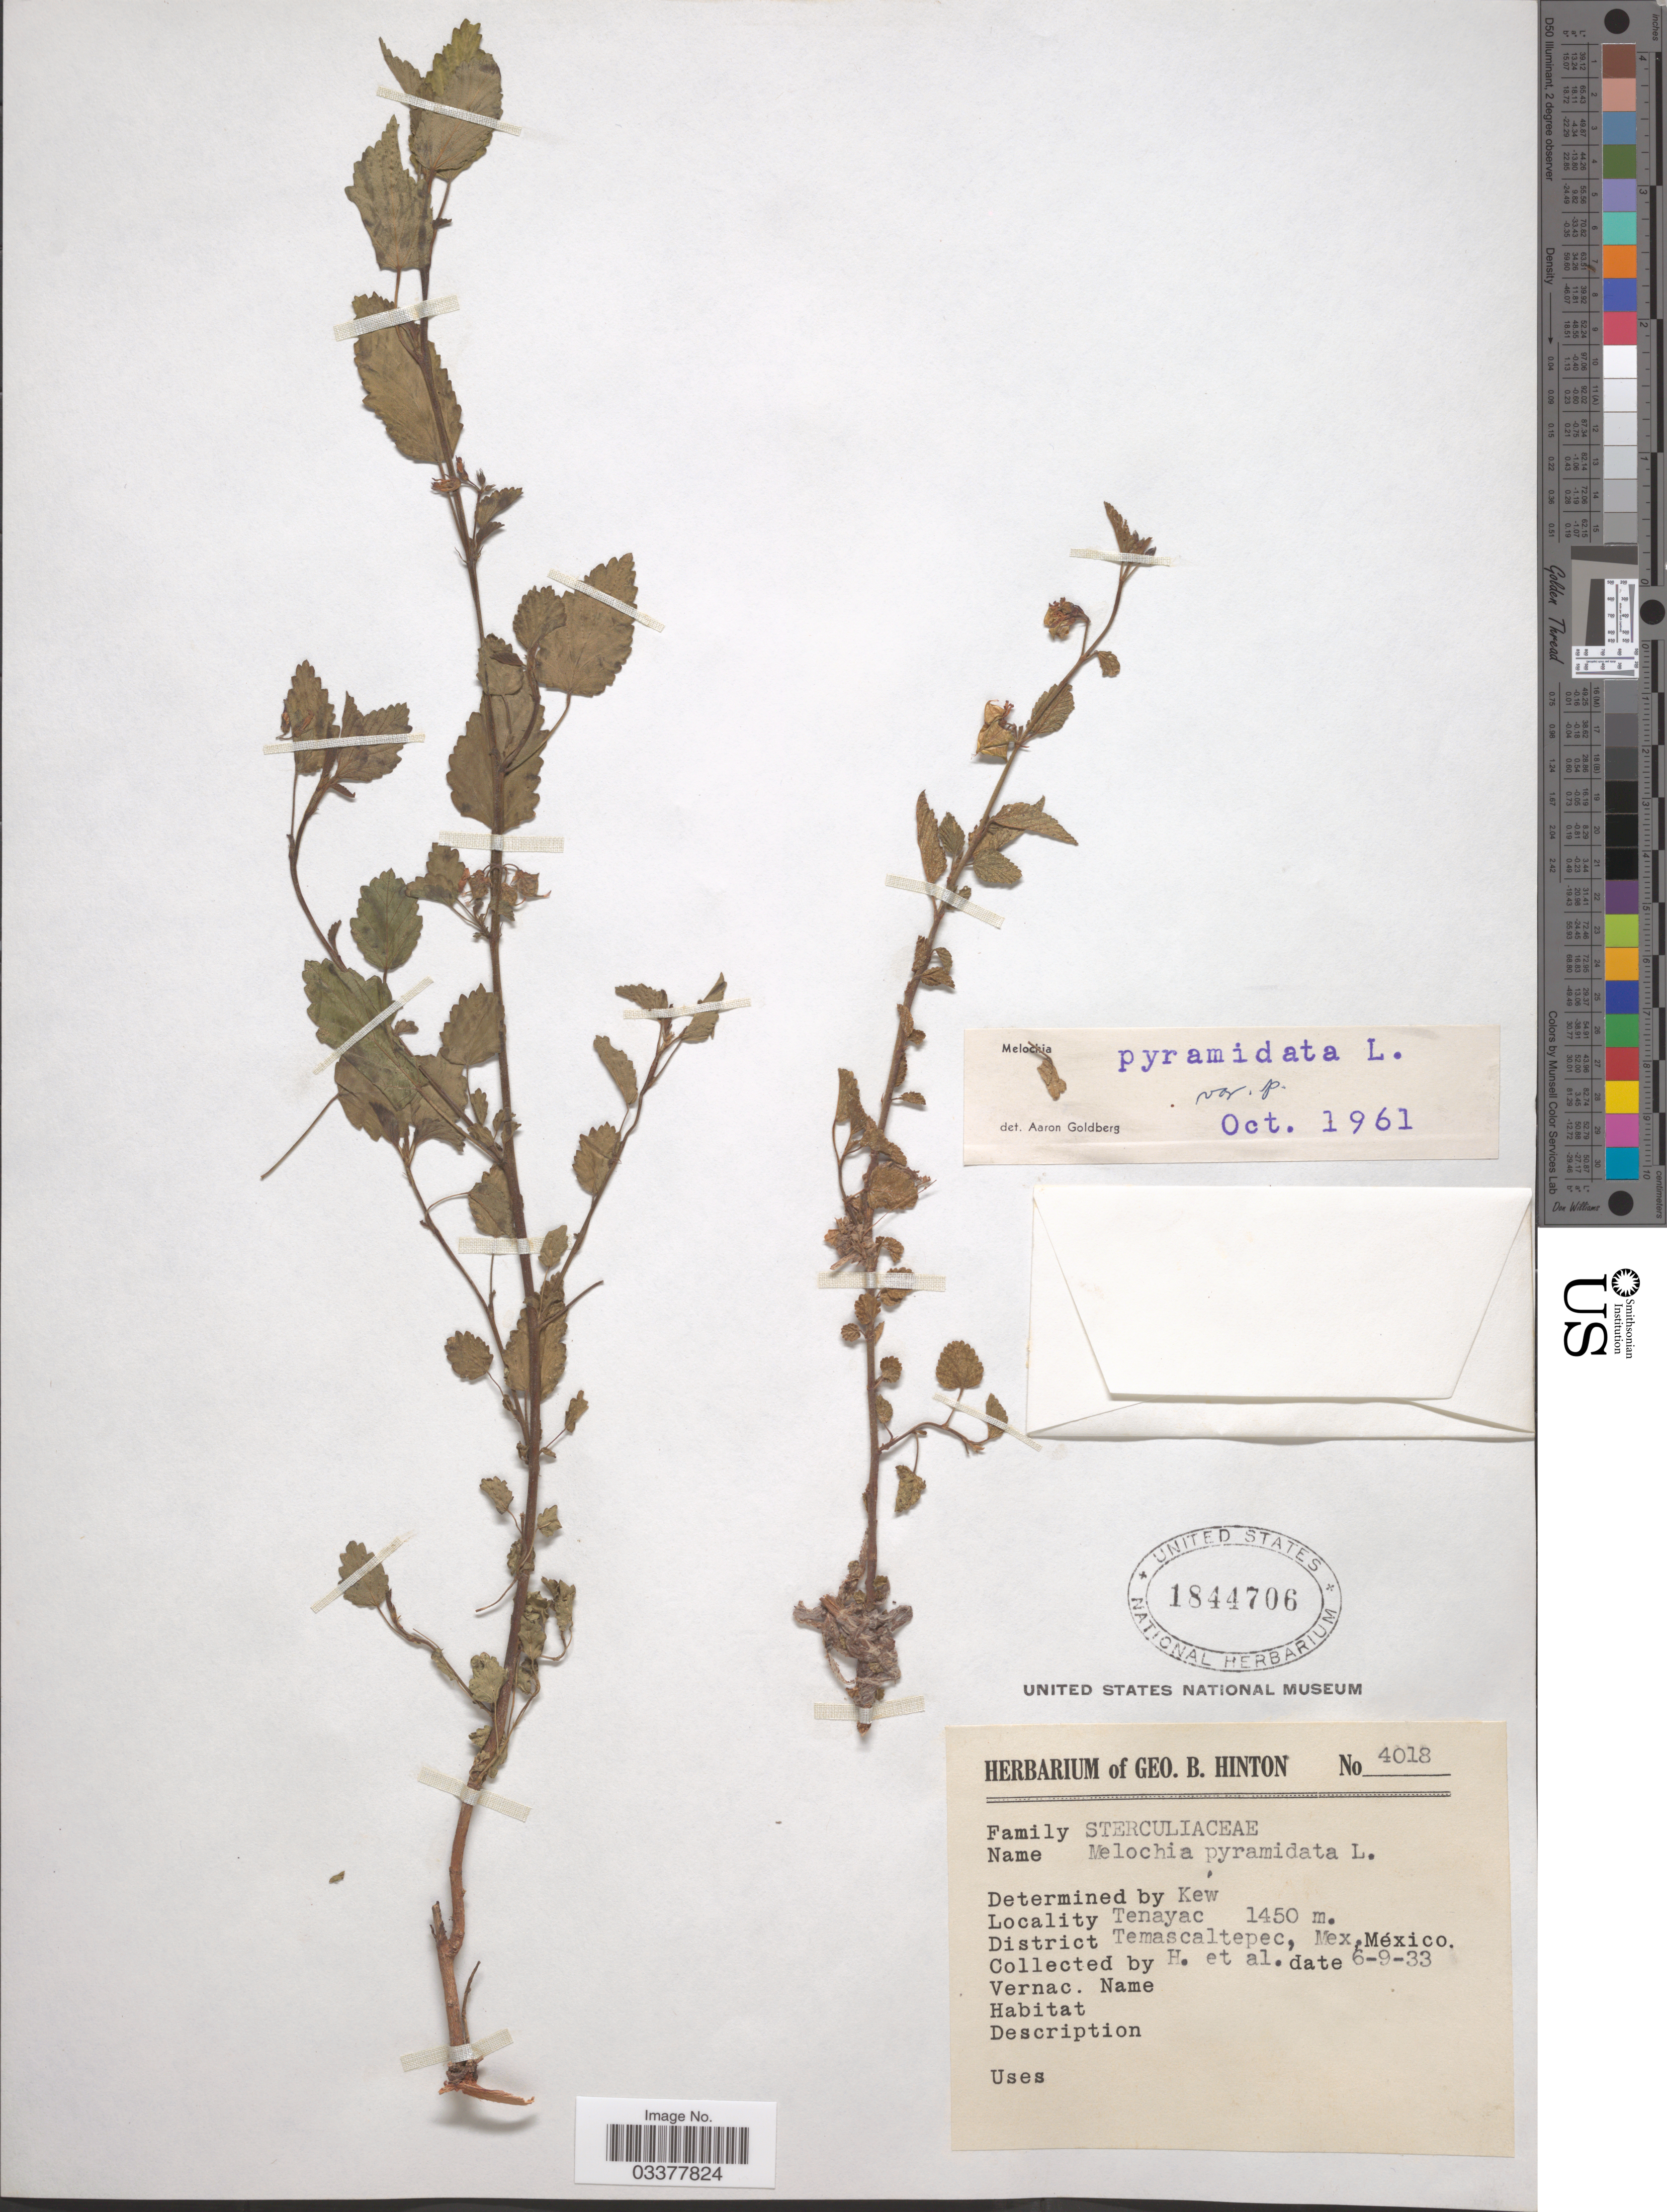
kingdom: Plantae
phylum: Tracheophyta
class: Magnoliopsida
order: Malvales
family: Malvaceae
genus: Melochia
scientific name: Melochia pyramidata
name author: L.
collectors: G. B. Hinton & et al.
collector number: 4018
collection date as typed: Transcribed d/m/y: 6/9/33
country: Mexico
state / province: México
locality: Tenayac. District Temascaltepec, Mex.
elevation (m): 1450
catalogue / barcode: US 1844706